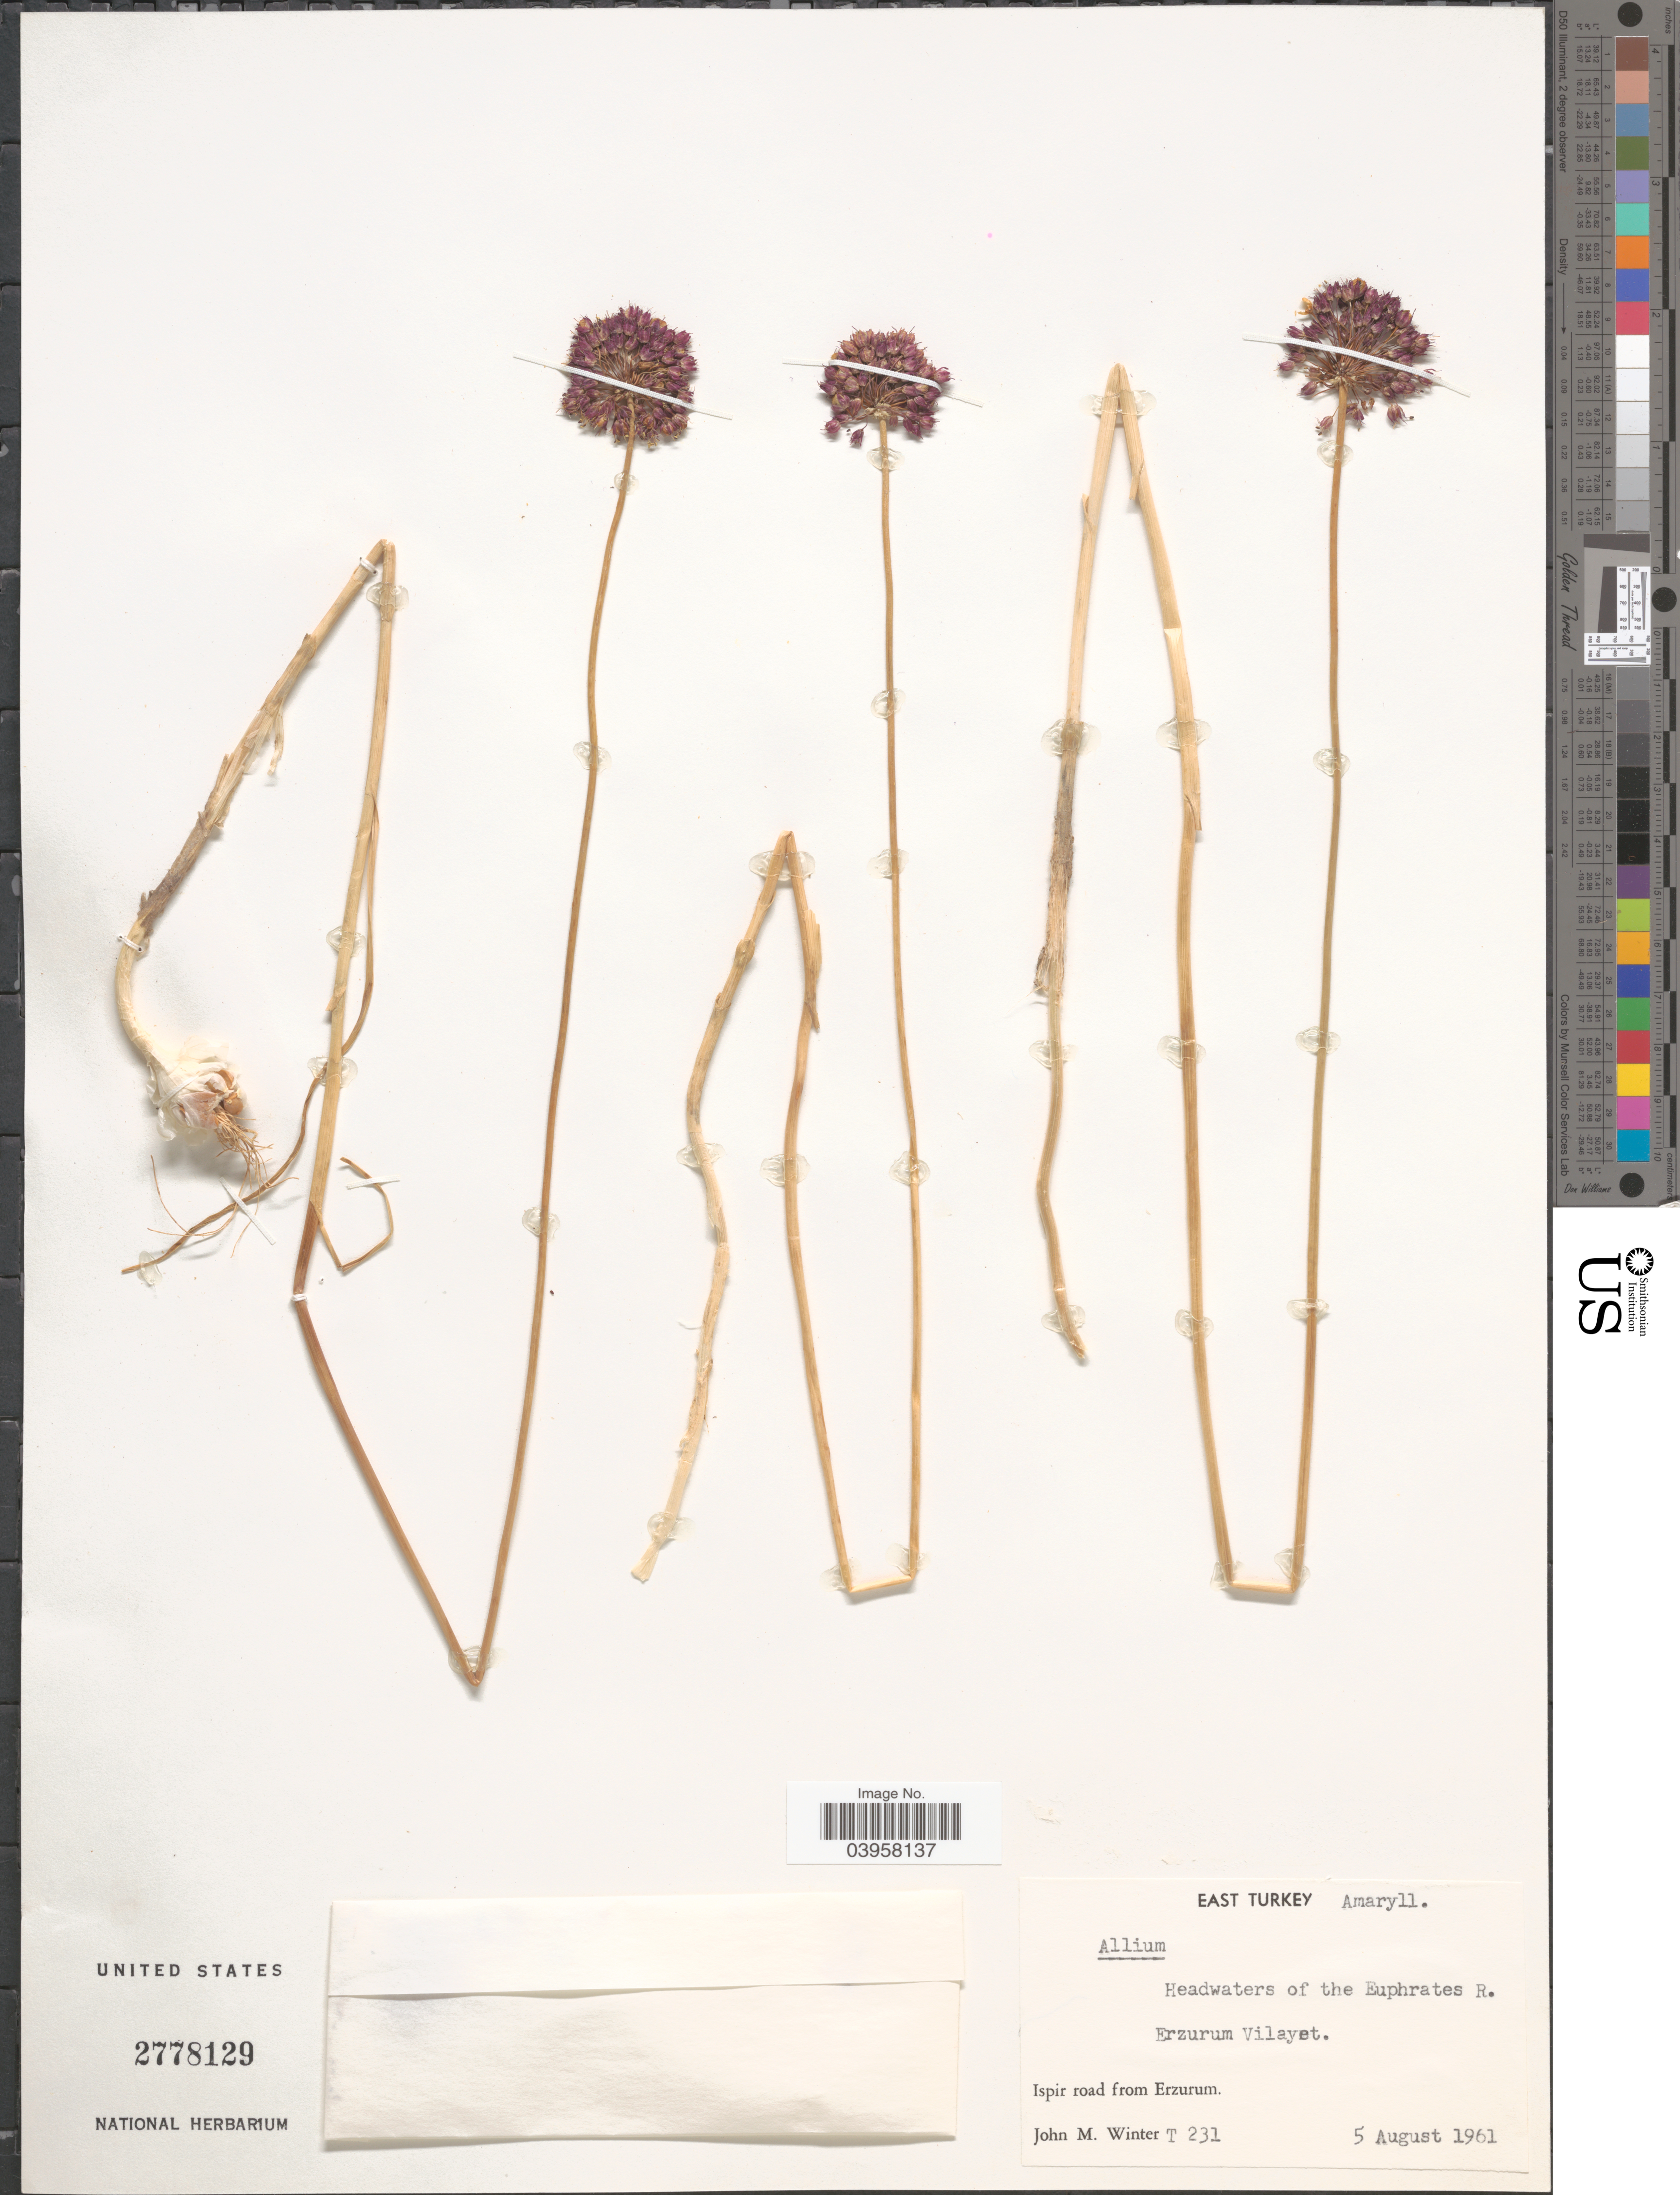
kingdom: Plantae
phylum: Tracheophyta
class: Liliopsida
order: Asparagales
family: Amaryllidaceae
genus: Allium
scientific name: Allium sp.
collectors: J. M. Winter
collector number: T 231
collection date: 1961-08-05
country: Turkey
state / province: Erzurum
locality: East Turkey. Erzurum Vilayet. Ispir road from Erzurum.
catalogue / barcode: US 2778129